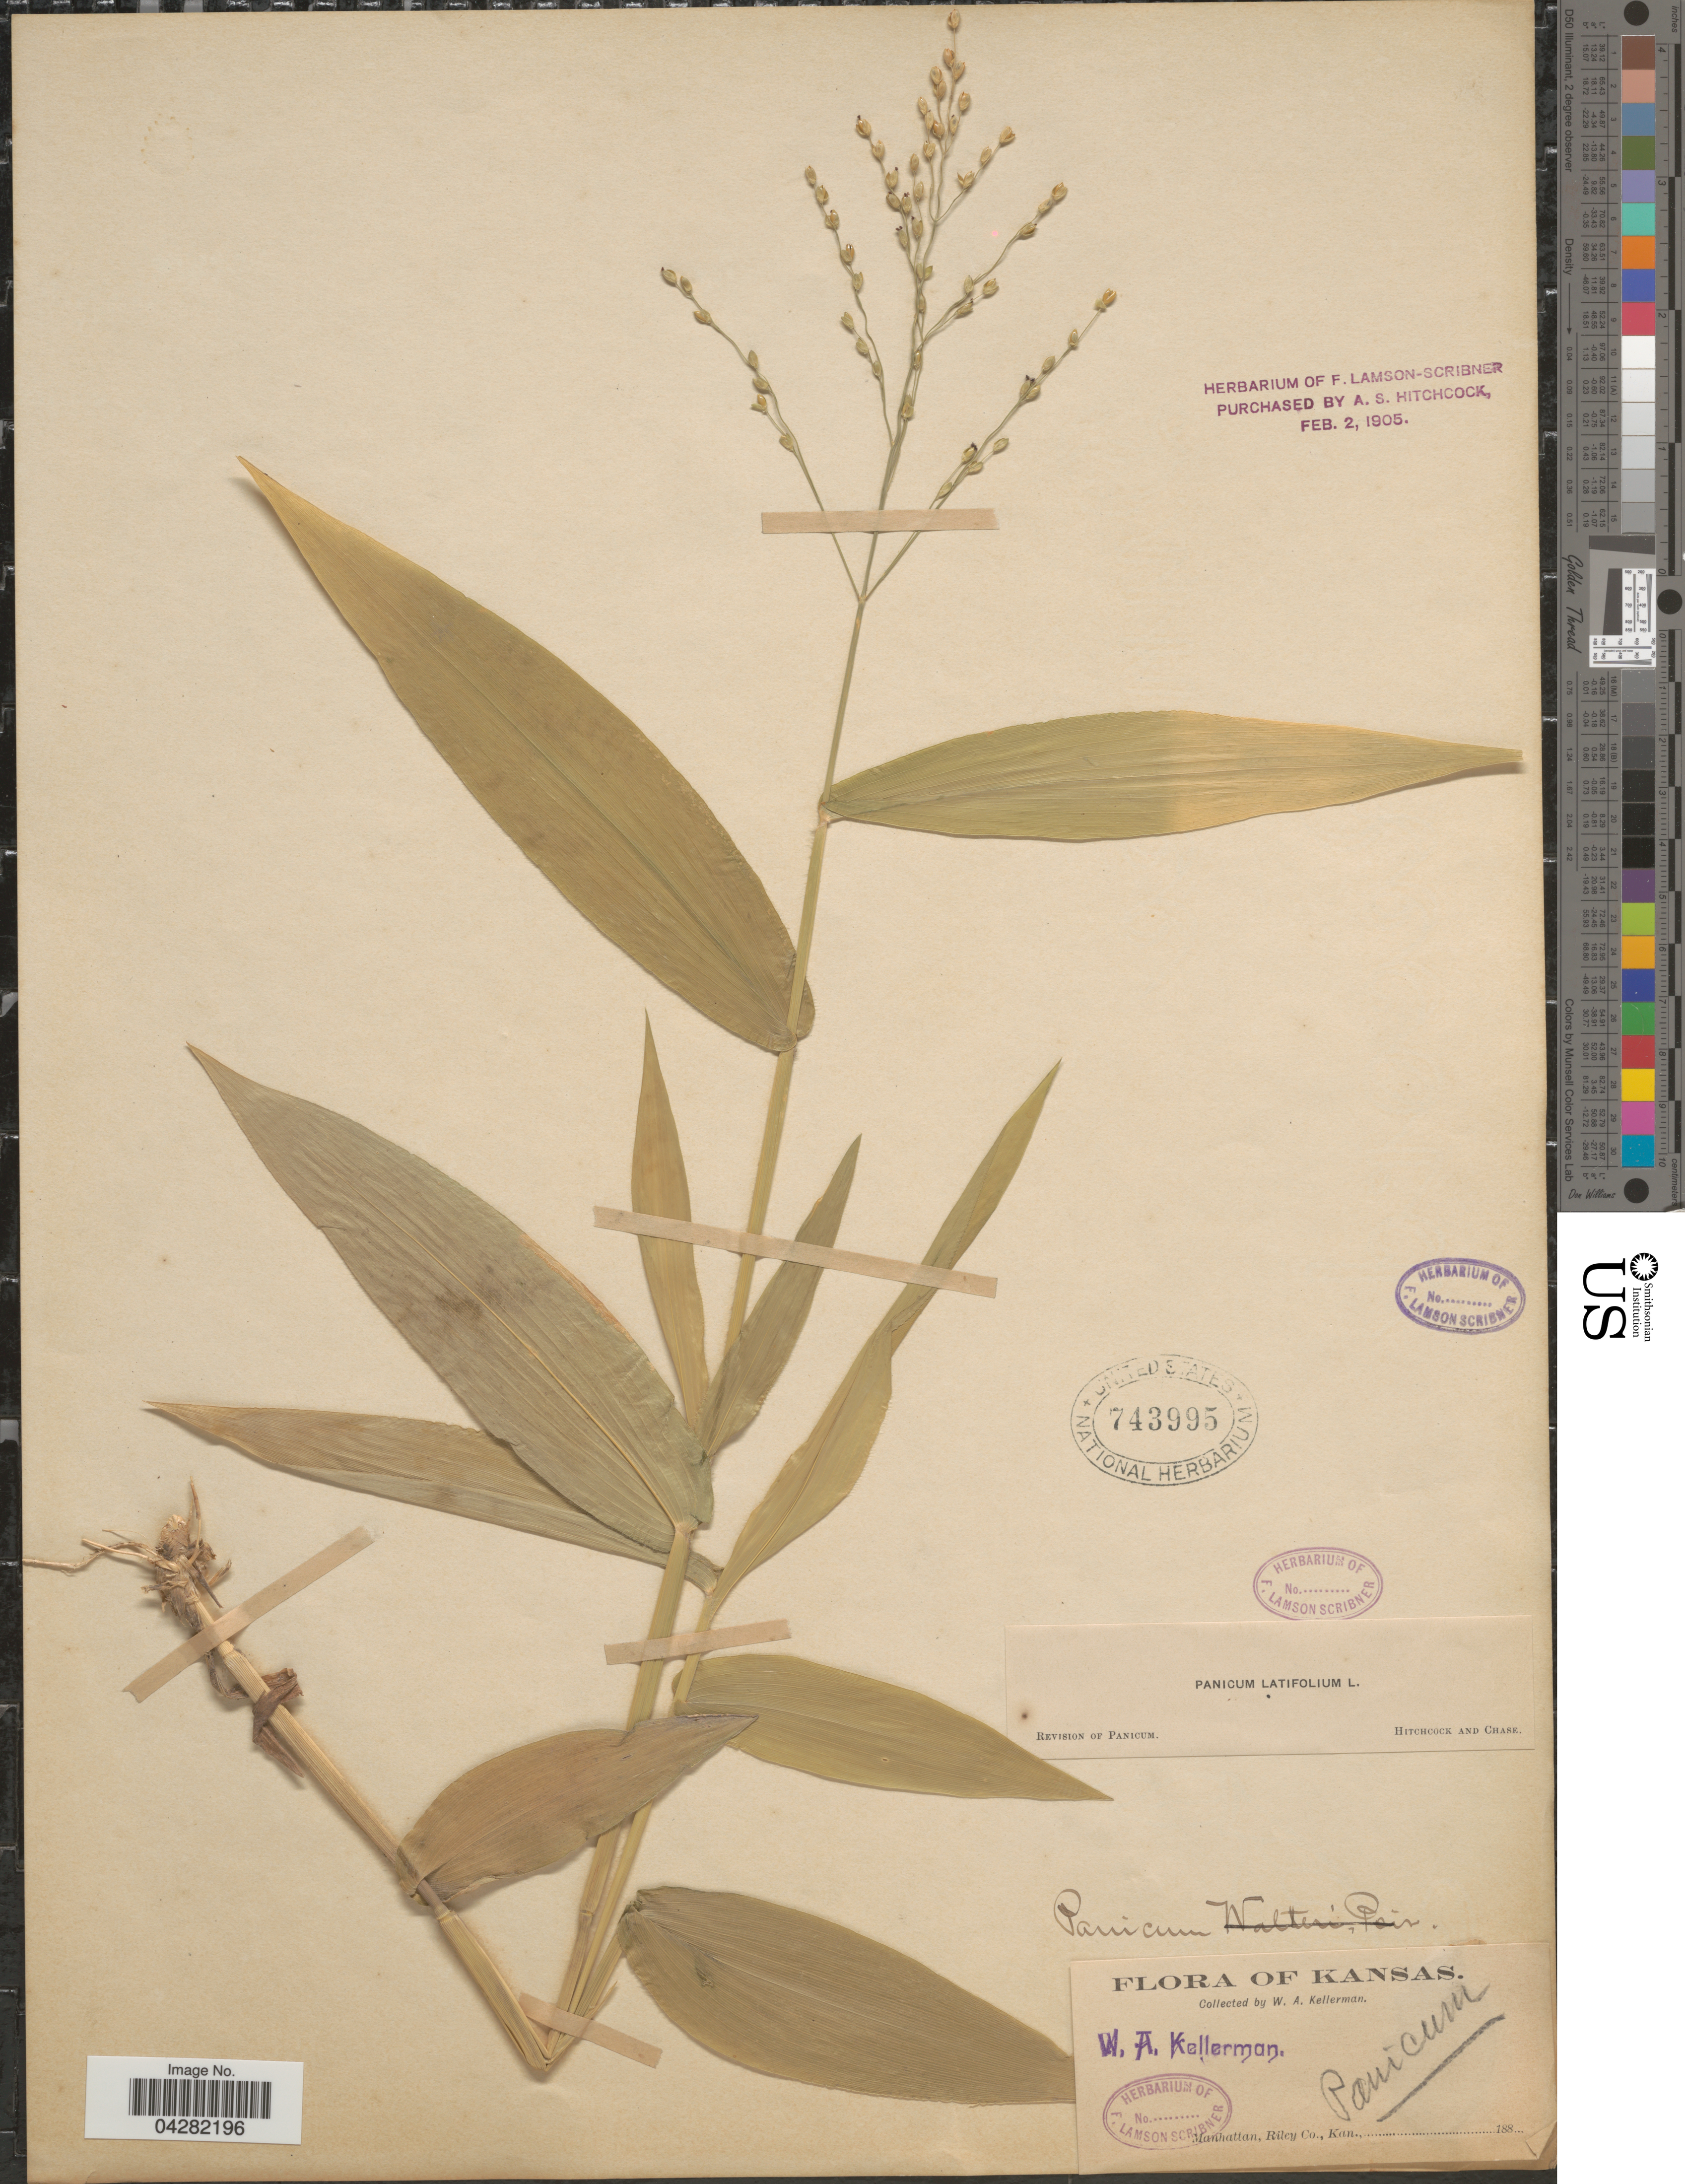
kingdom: Plantae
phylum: Tracheophyta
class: Liliopsida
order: Poales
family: Poaceae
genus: Dichanthelium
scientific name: Dichanthelium latifolium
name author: (L.) Harvill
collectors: W. Kellerman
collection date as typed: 188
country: United States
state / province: Kansas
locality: Manhattan, Riley Co.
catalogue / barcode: US 743995